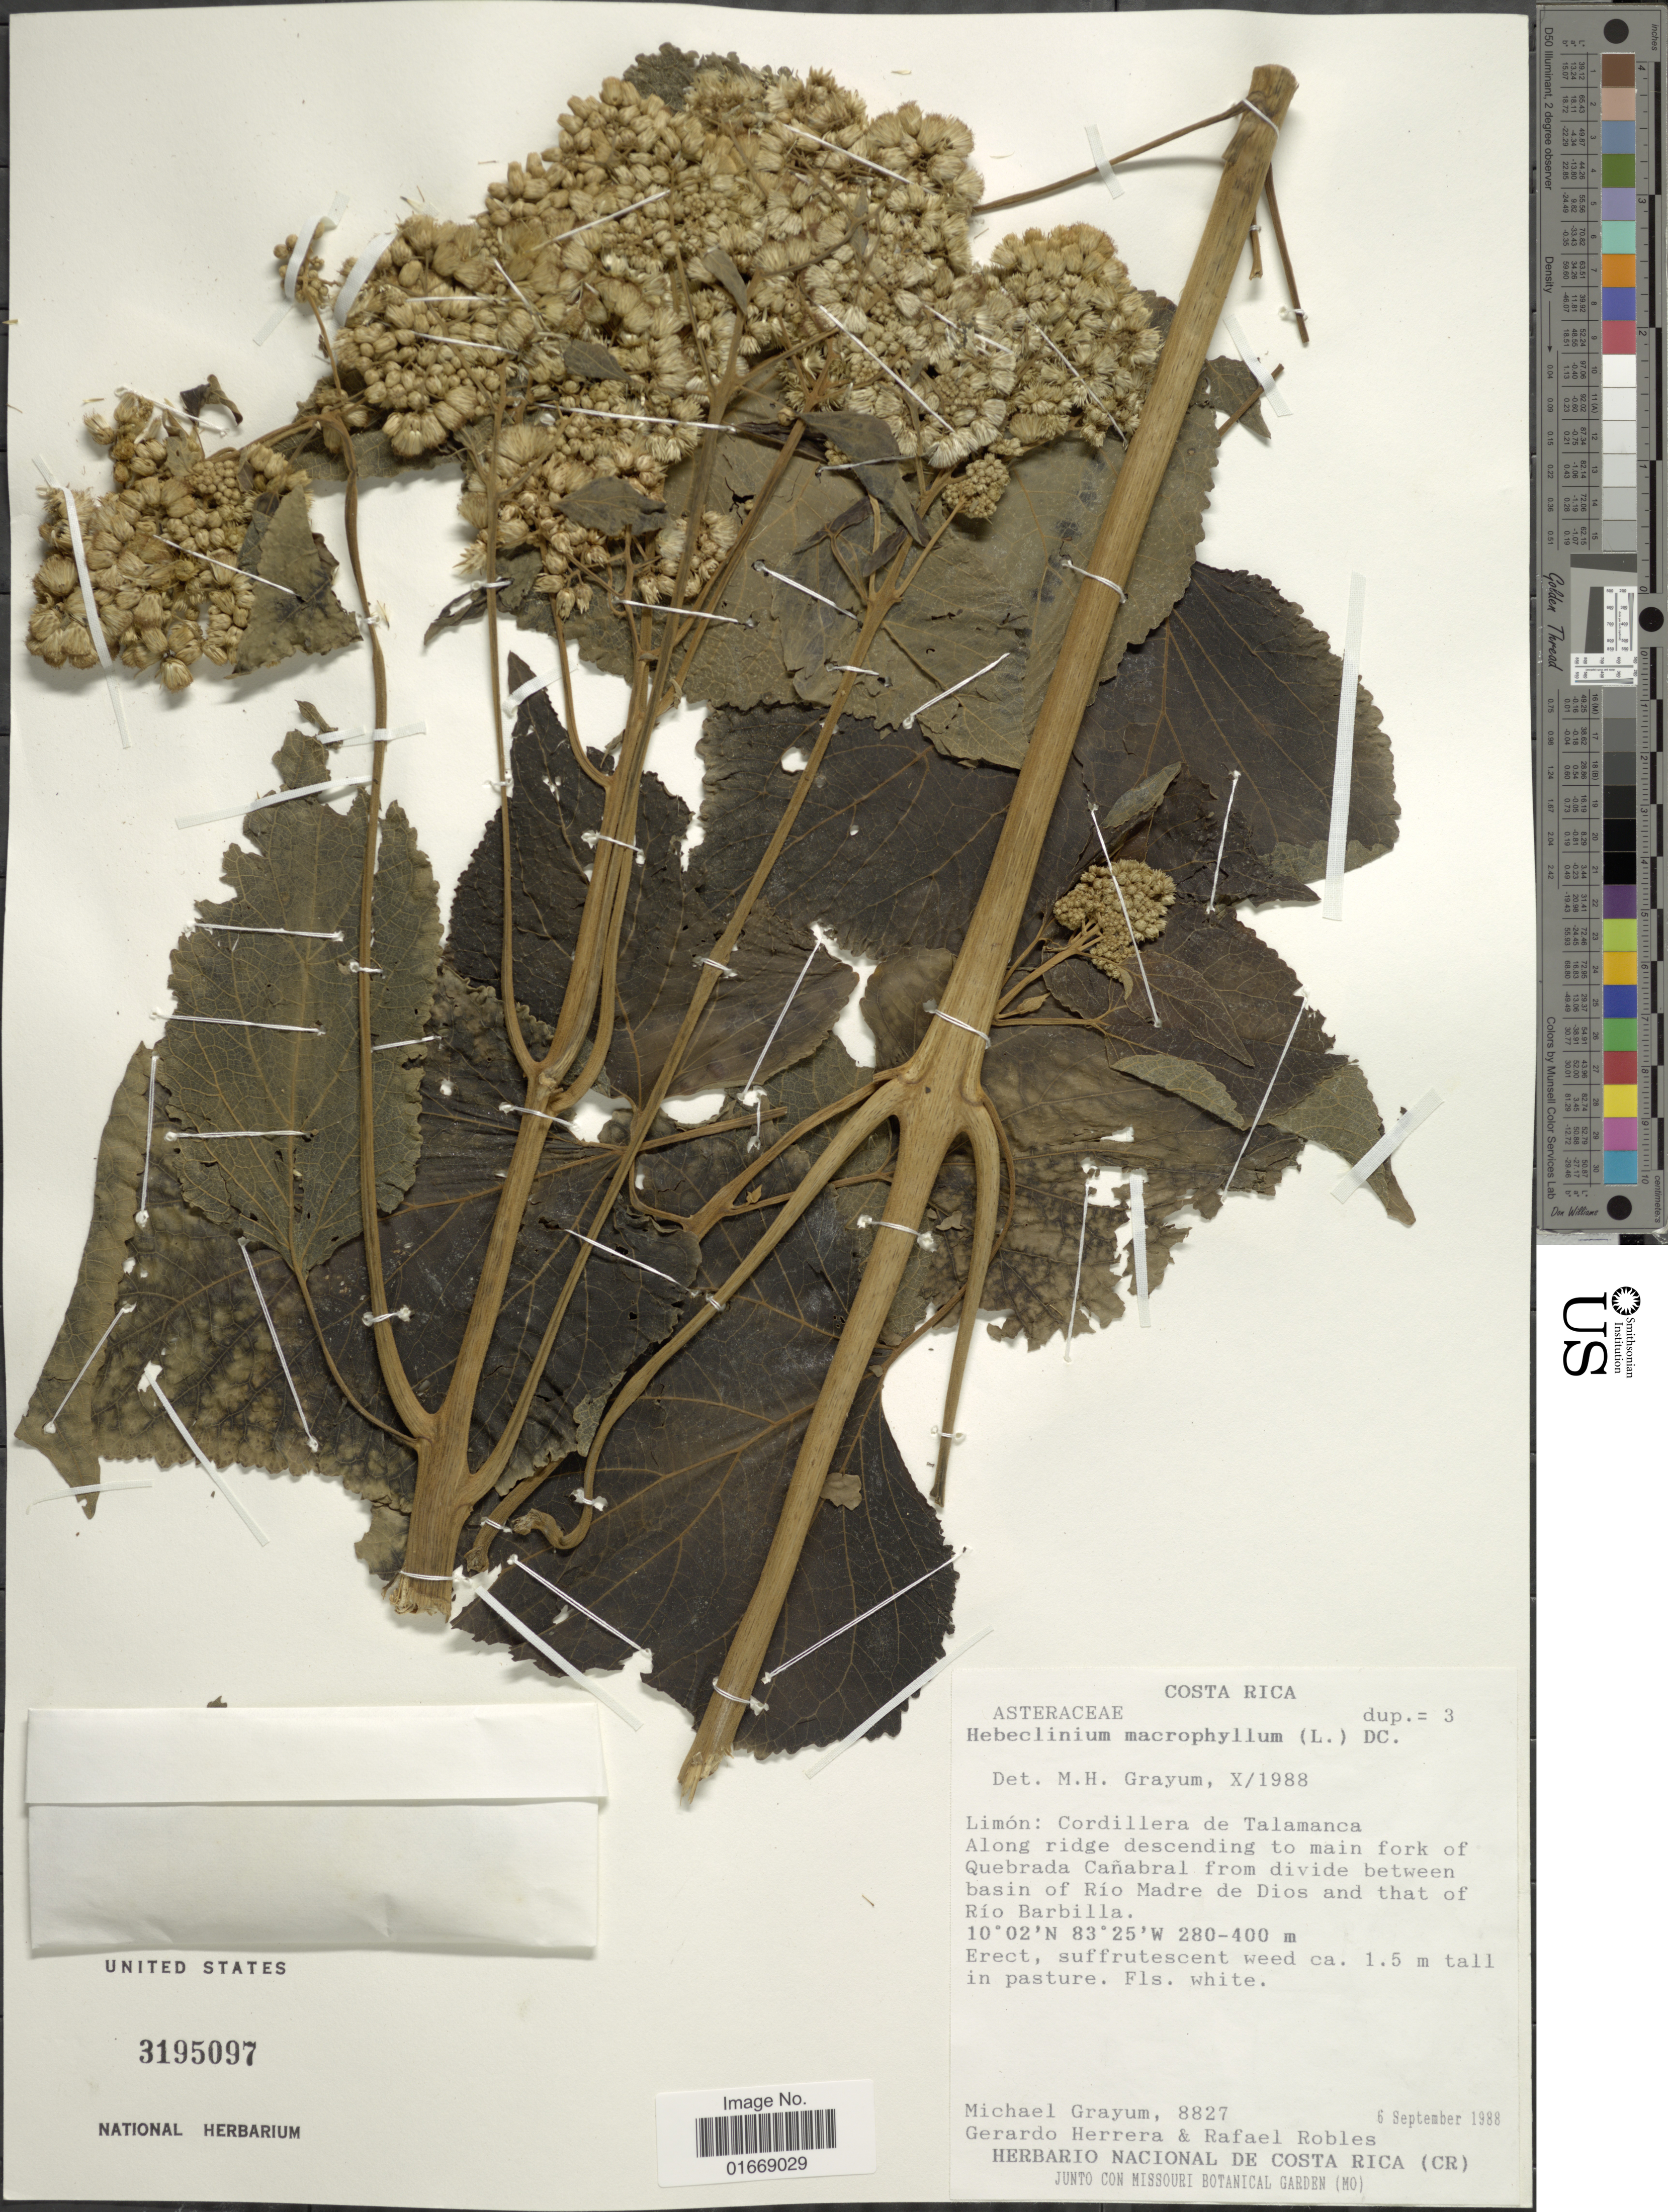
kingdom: Plantae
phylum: Tracheophyta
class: Magnoliopsida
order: Asterales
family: Asteraceae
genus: Hebeclinium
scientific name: Hebeclinium macrophyllum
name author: (L.) DC.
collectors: M. H. Grayum, G. Herrera & R. Robles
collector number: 8827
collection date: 1988-09-06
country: Costa Rica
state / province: Limón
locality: Cordillera de Talamanca, along ridge descending to main fork of Quebrada Canabral from divide between basin of Rio Madre de Dios and that of Rio Barbilla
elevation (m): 280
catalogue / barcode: US 3195097